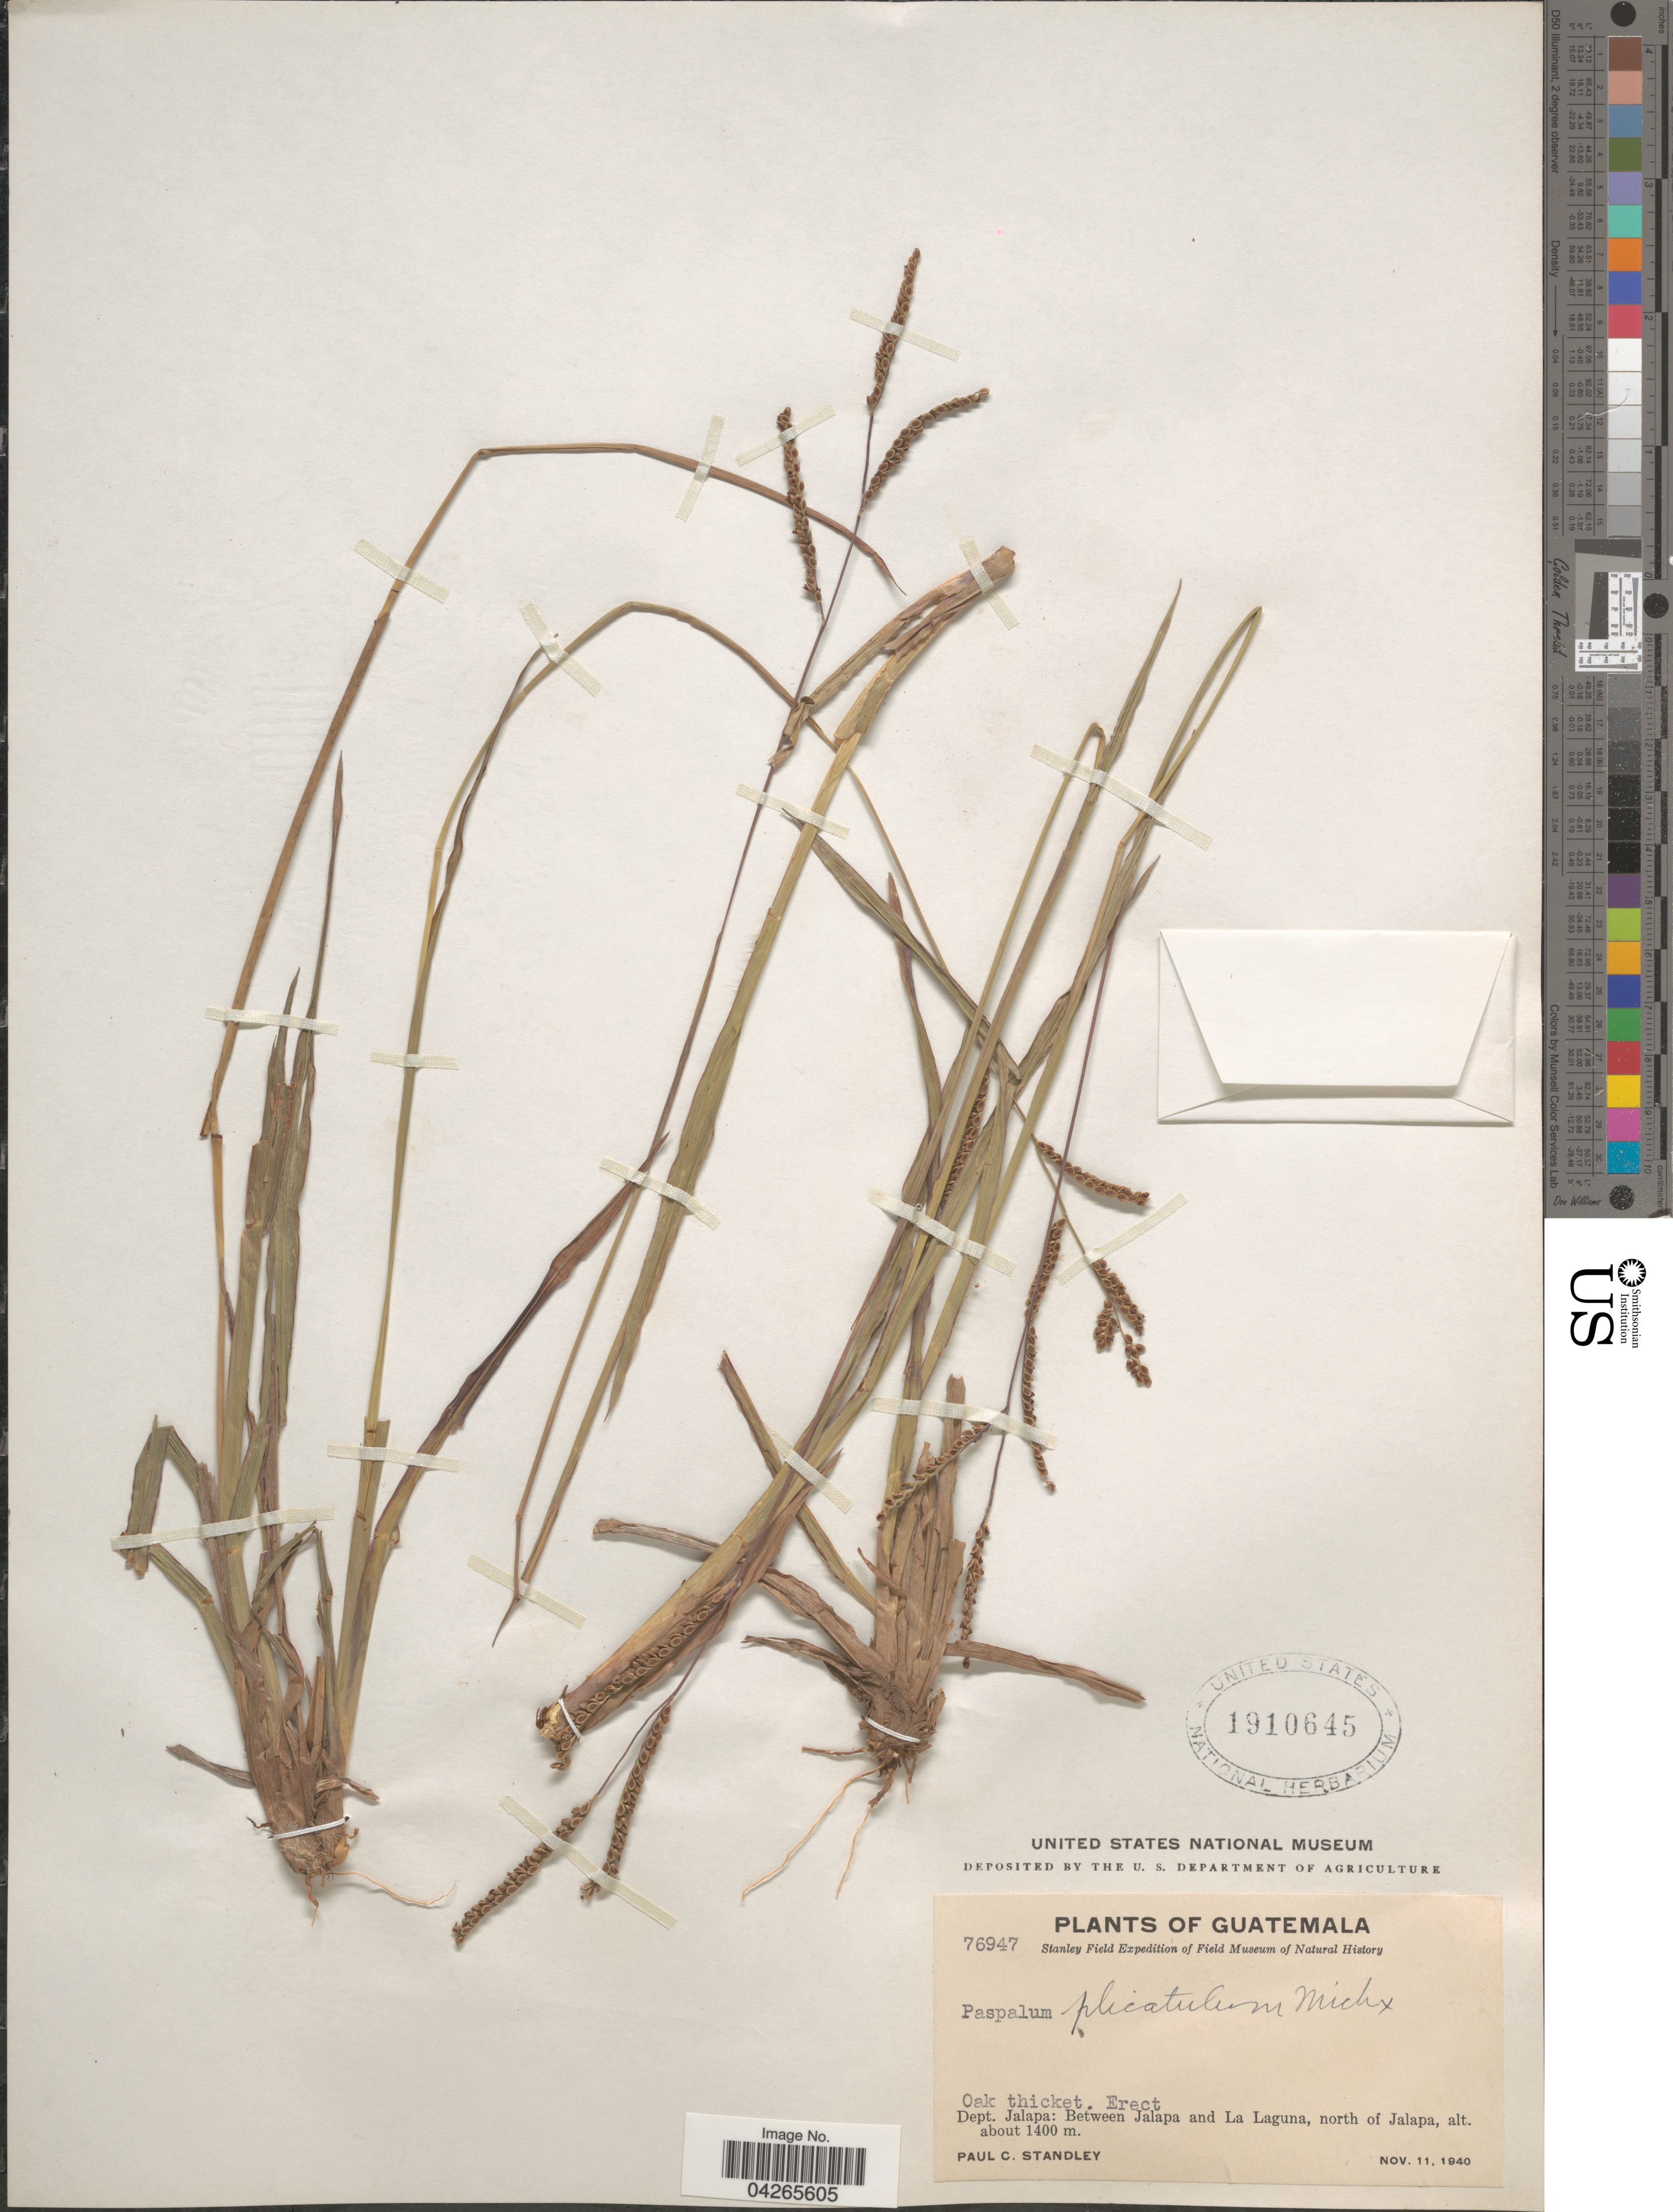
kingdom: Plantae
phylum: Tracheophyta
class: Liliopsida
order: Poales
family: Poaceae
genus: Paspalum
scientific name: Paspalum plicatulum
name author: Michx.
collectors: P. C. Standley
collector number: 76947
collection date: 1940-11-11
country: Guatemala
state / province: Jalapa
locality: Stanley Field Expedition. Oak thicket. Dept. Jalapa: Between Jalapa and La Laguna, north of Jalapa.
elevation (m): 1400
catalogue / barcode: US 1910645